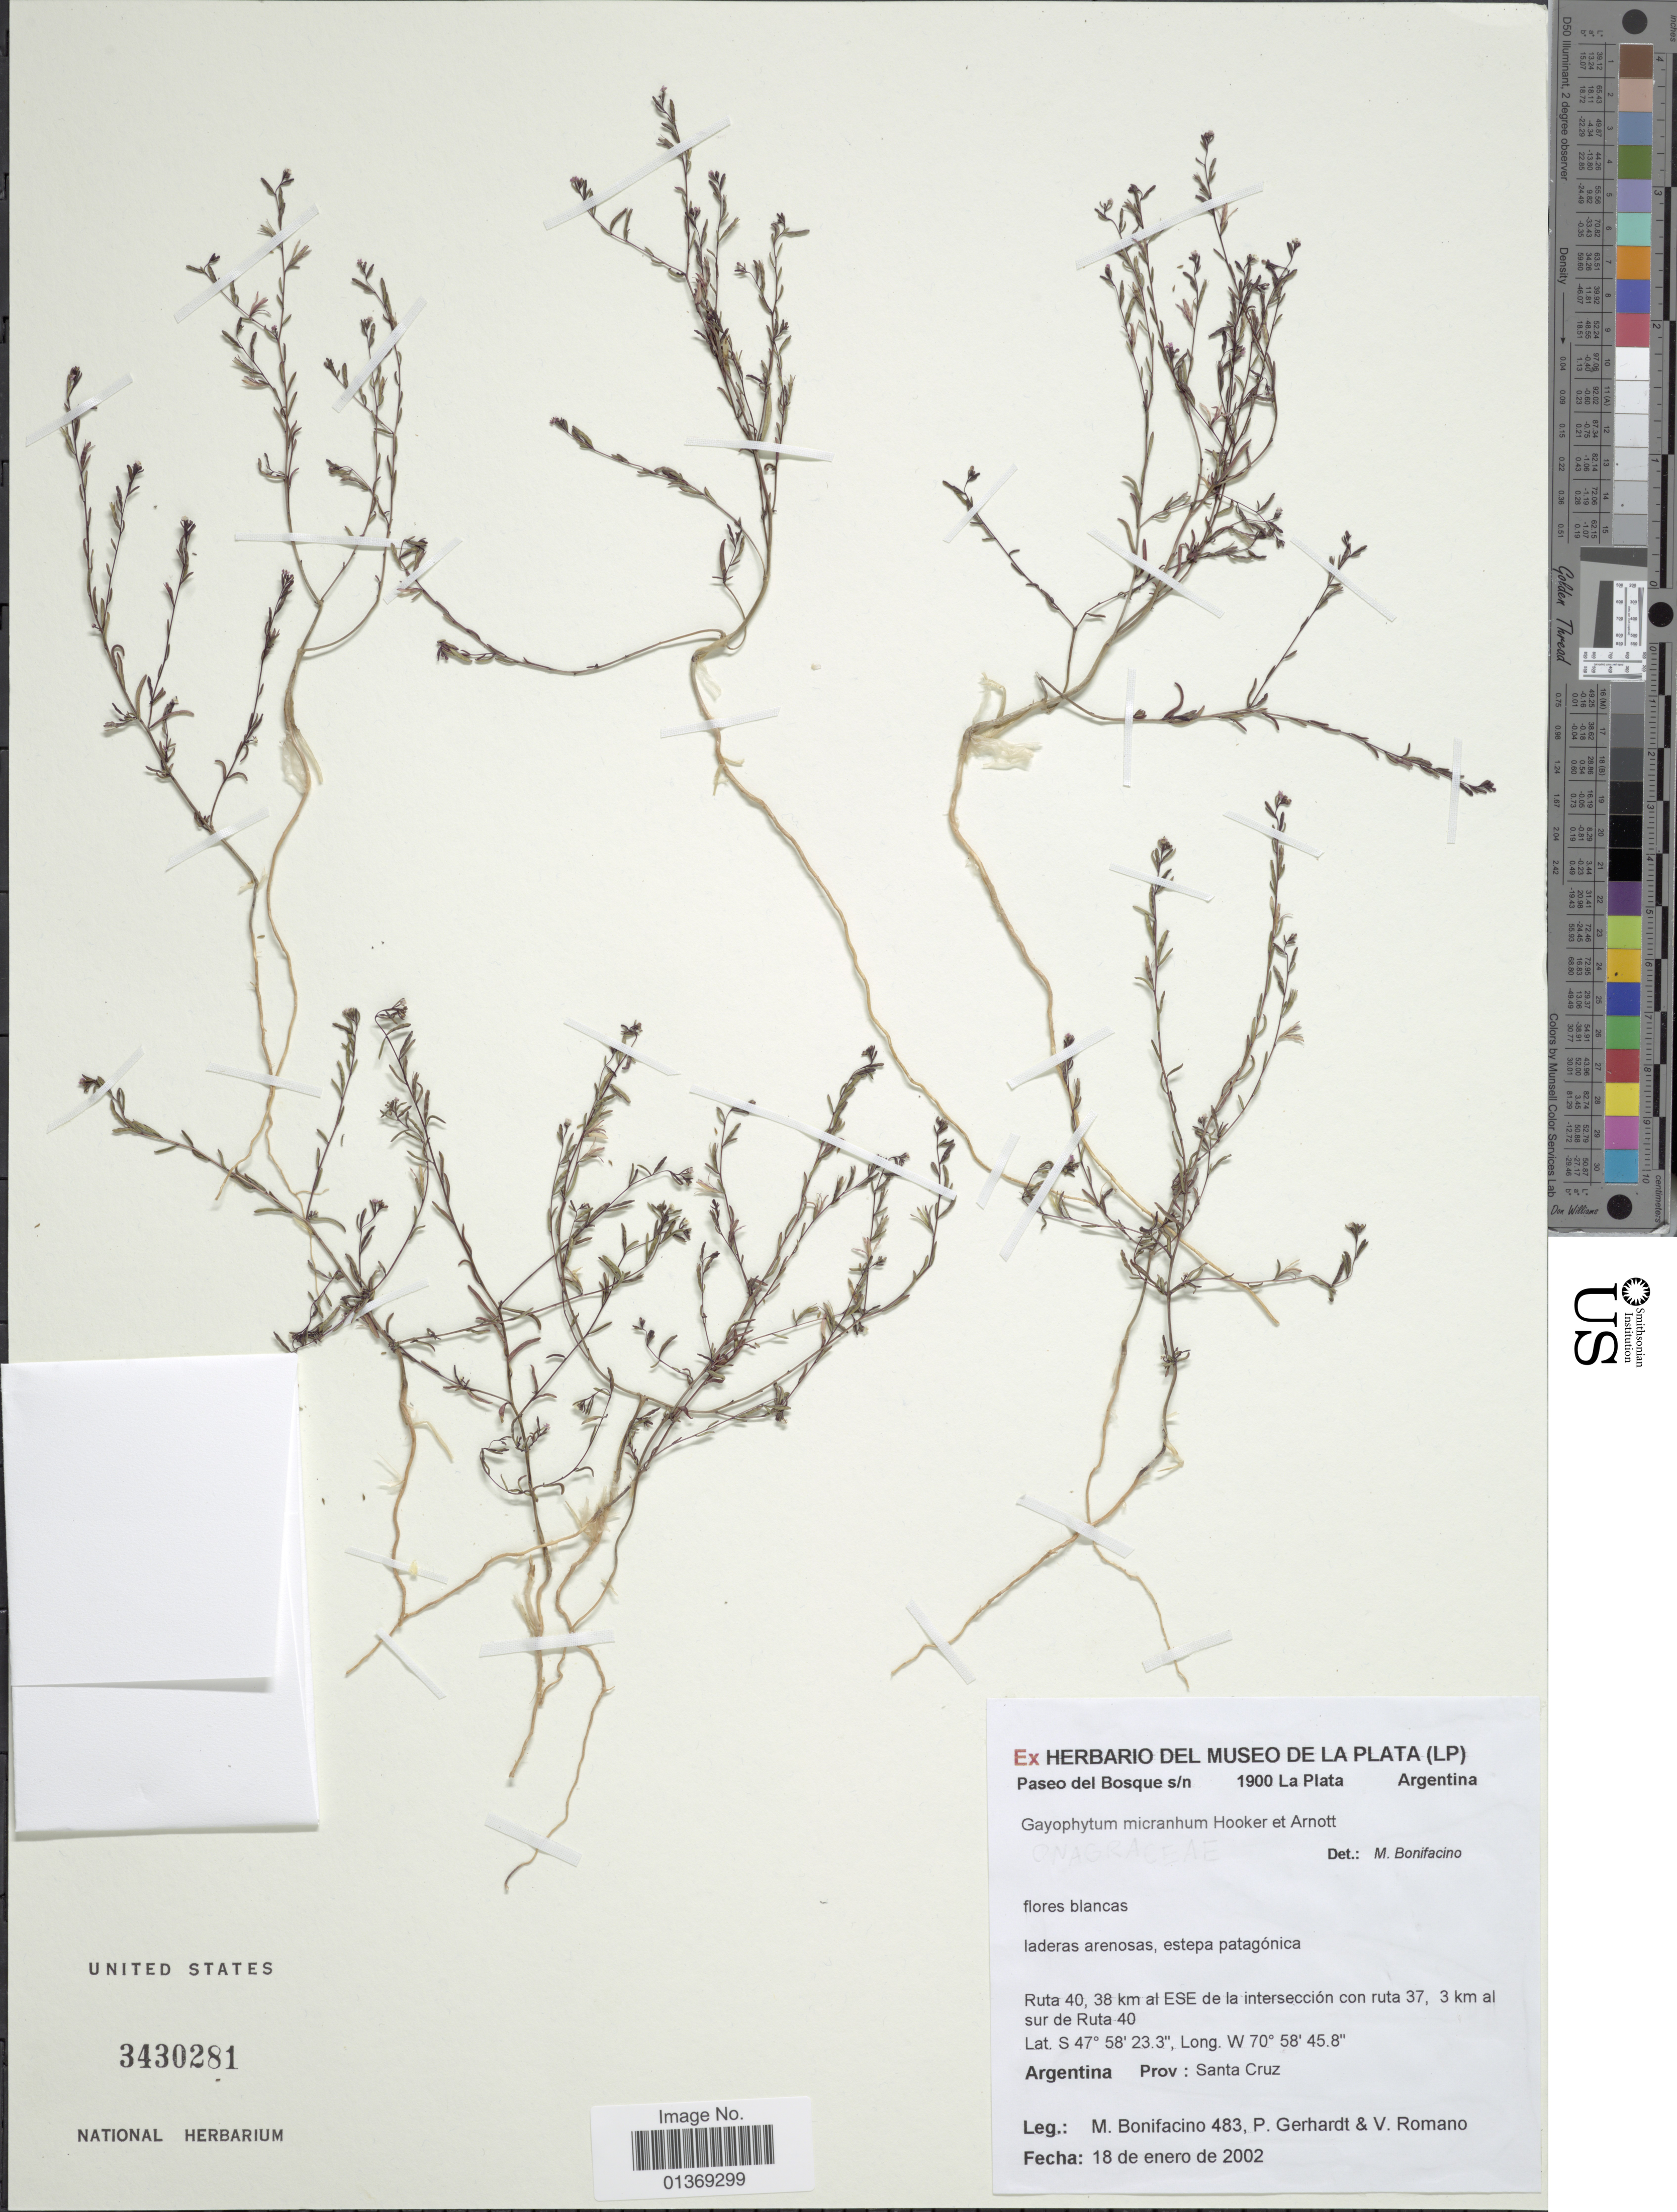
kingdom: Plantae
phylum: Tracheophyta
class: Magnoliopsida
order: Myrtales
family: Onagraceae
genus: Gayophytum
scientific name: Gayophytum micranthum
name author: Hook. & Arn.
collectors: M. Bonifacino, P. Gerhardt & V. Romano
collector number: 0483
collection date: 2002-01-18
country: Argentina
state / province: Santa Cruz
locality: Ruta 40, 38 km al ESE de la intersección con ruta 37, 3 km al sur de Ruta 40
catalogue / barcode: US 3430281